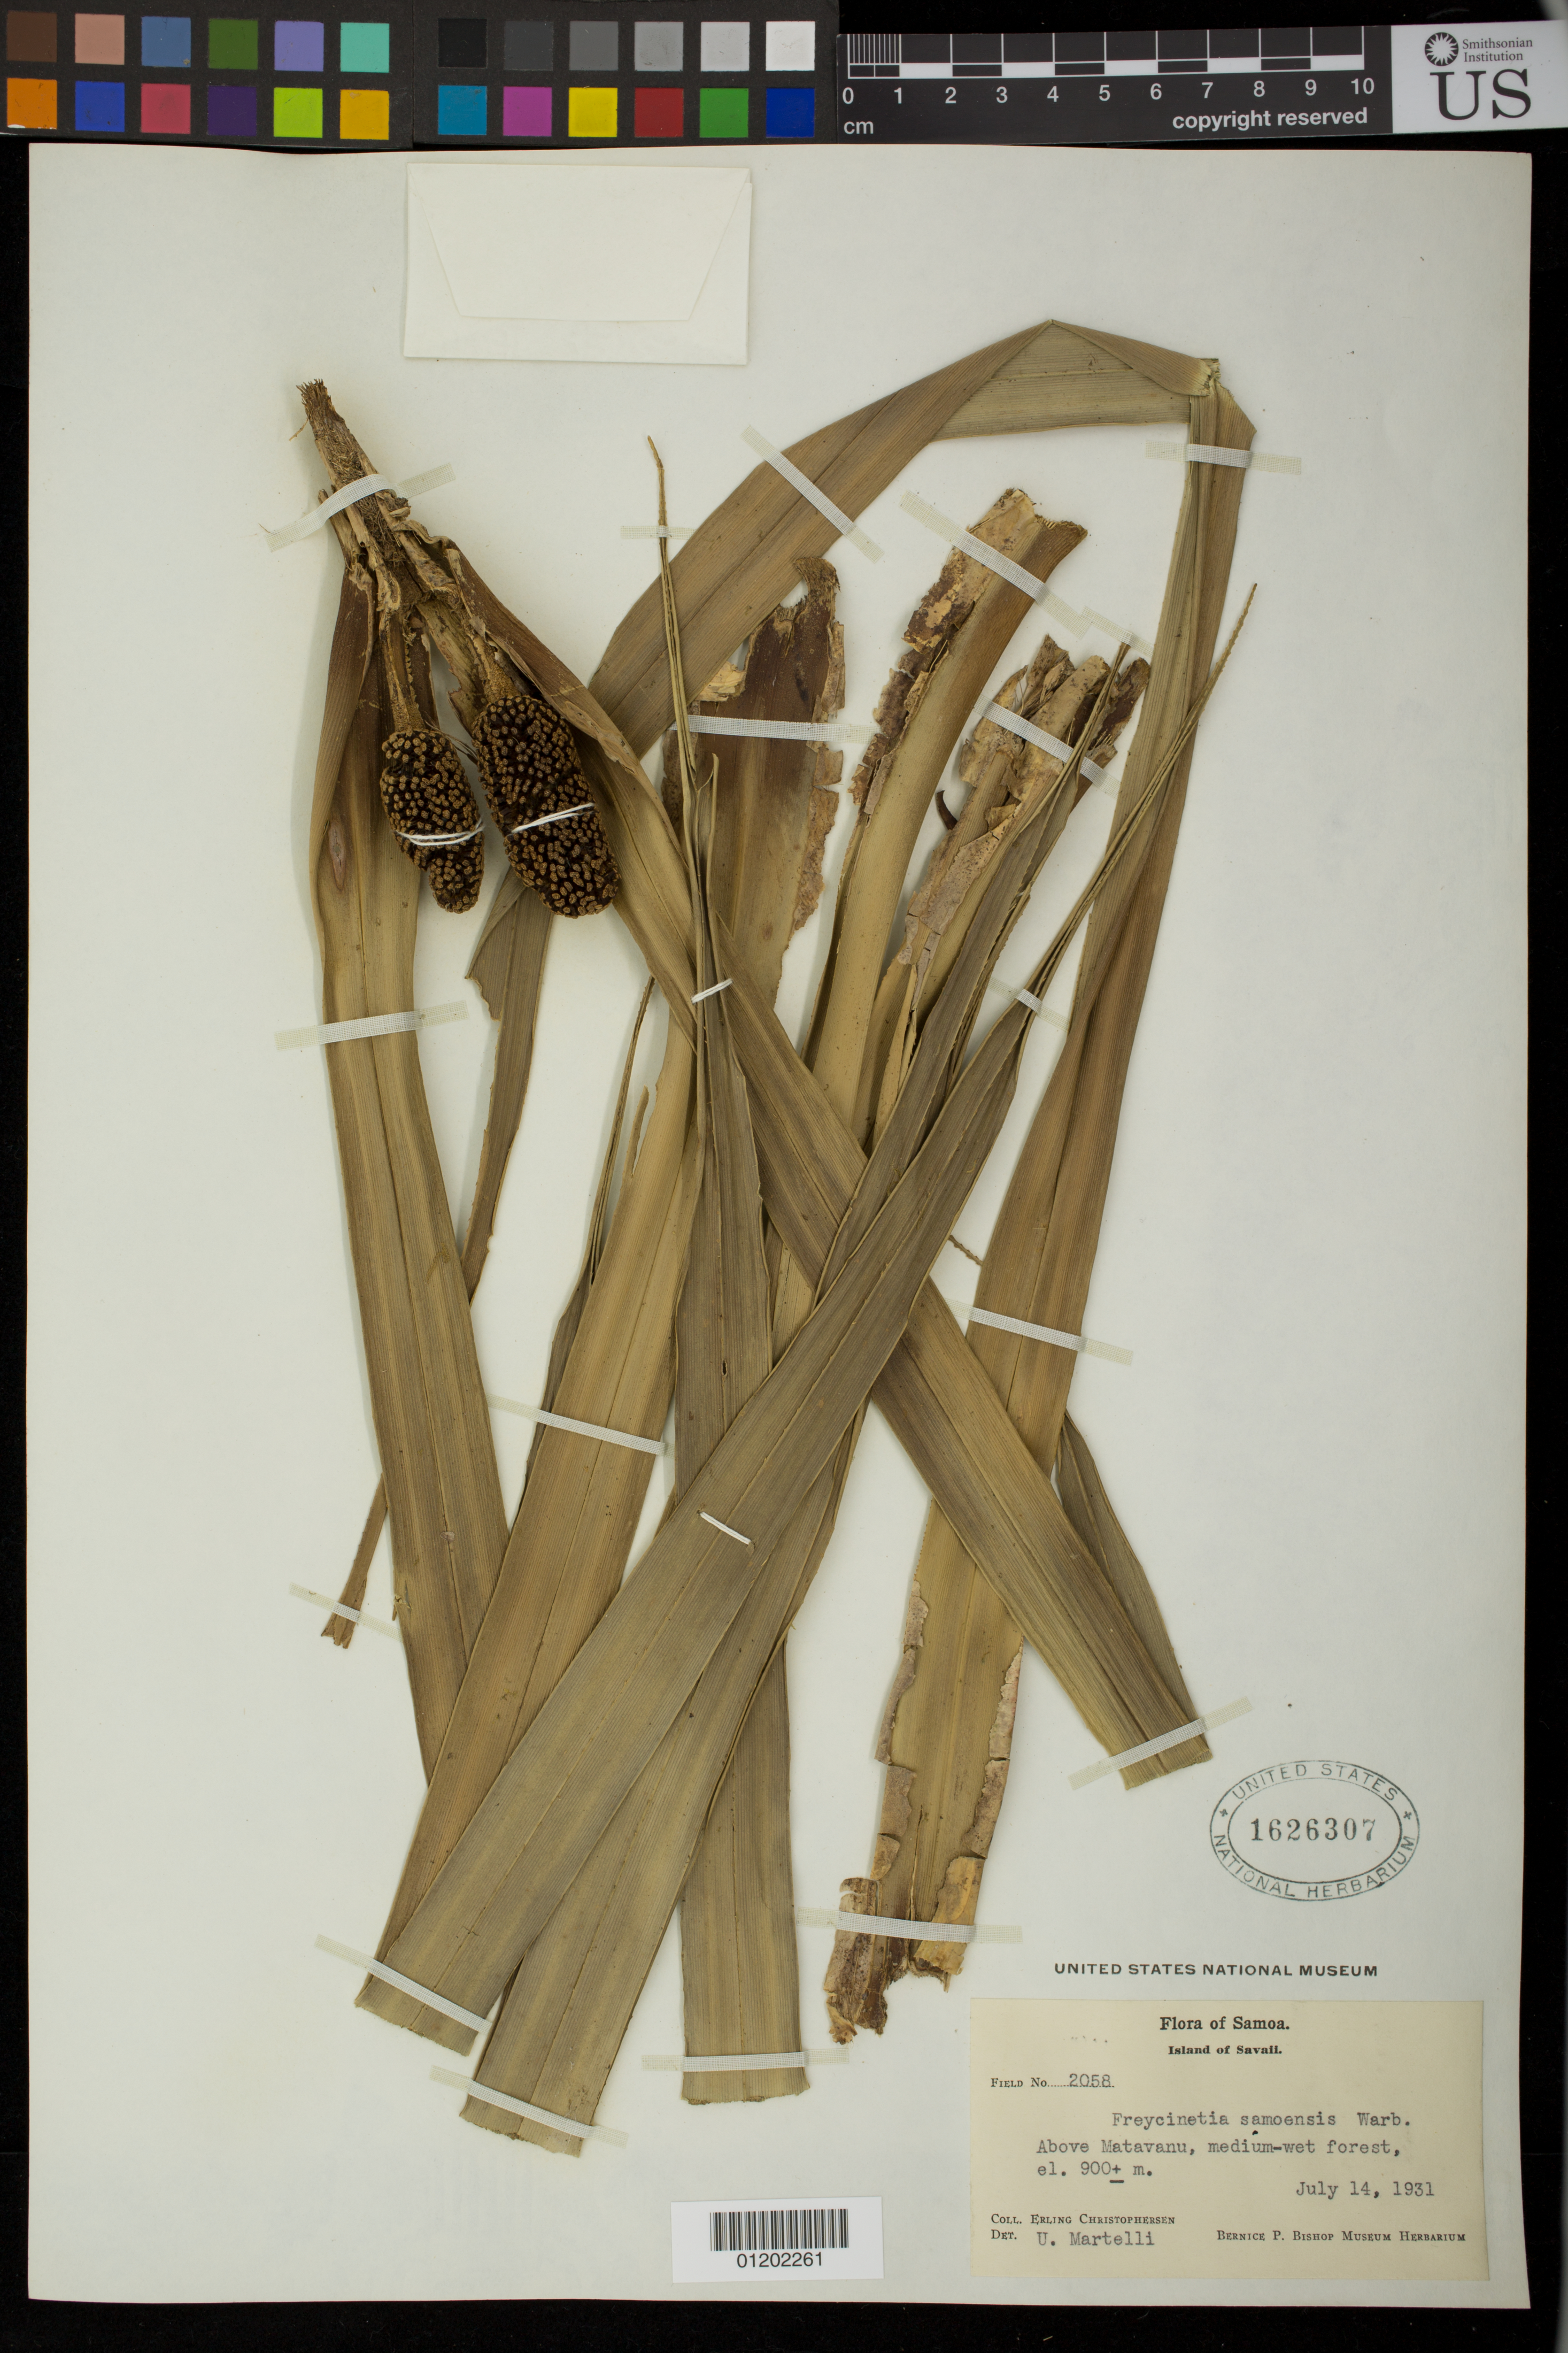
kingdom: Plantae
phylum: Tracheophyta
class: Liliopsida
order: Pandanales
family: Pandanaceae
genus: Freycinetia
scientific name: Freycinetia storckii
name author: Seem.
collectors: E. Christophersen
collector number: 2058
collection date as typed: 14 Jul 1931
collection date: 1931-07-14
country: Samoa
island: Savai'i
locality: Above Matavanu, along stream, forest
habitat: Medium-wet forest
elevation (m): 900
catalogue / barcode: US 1626307